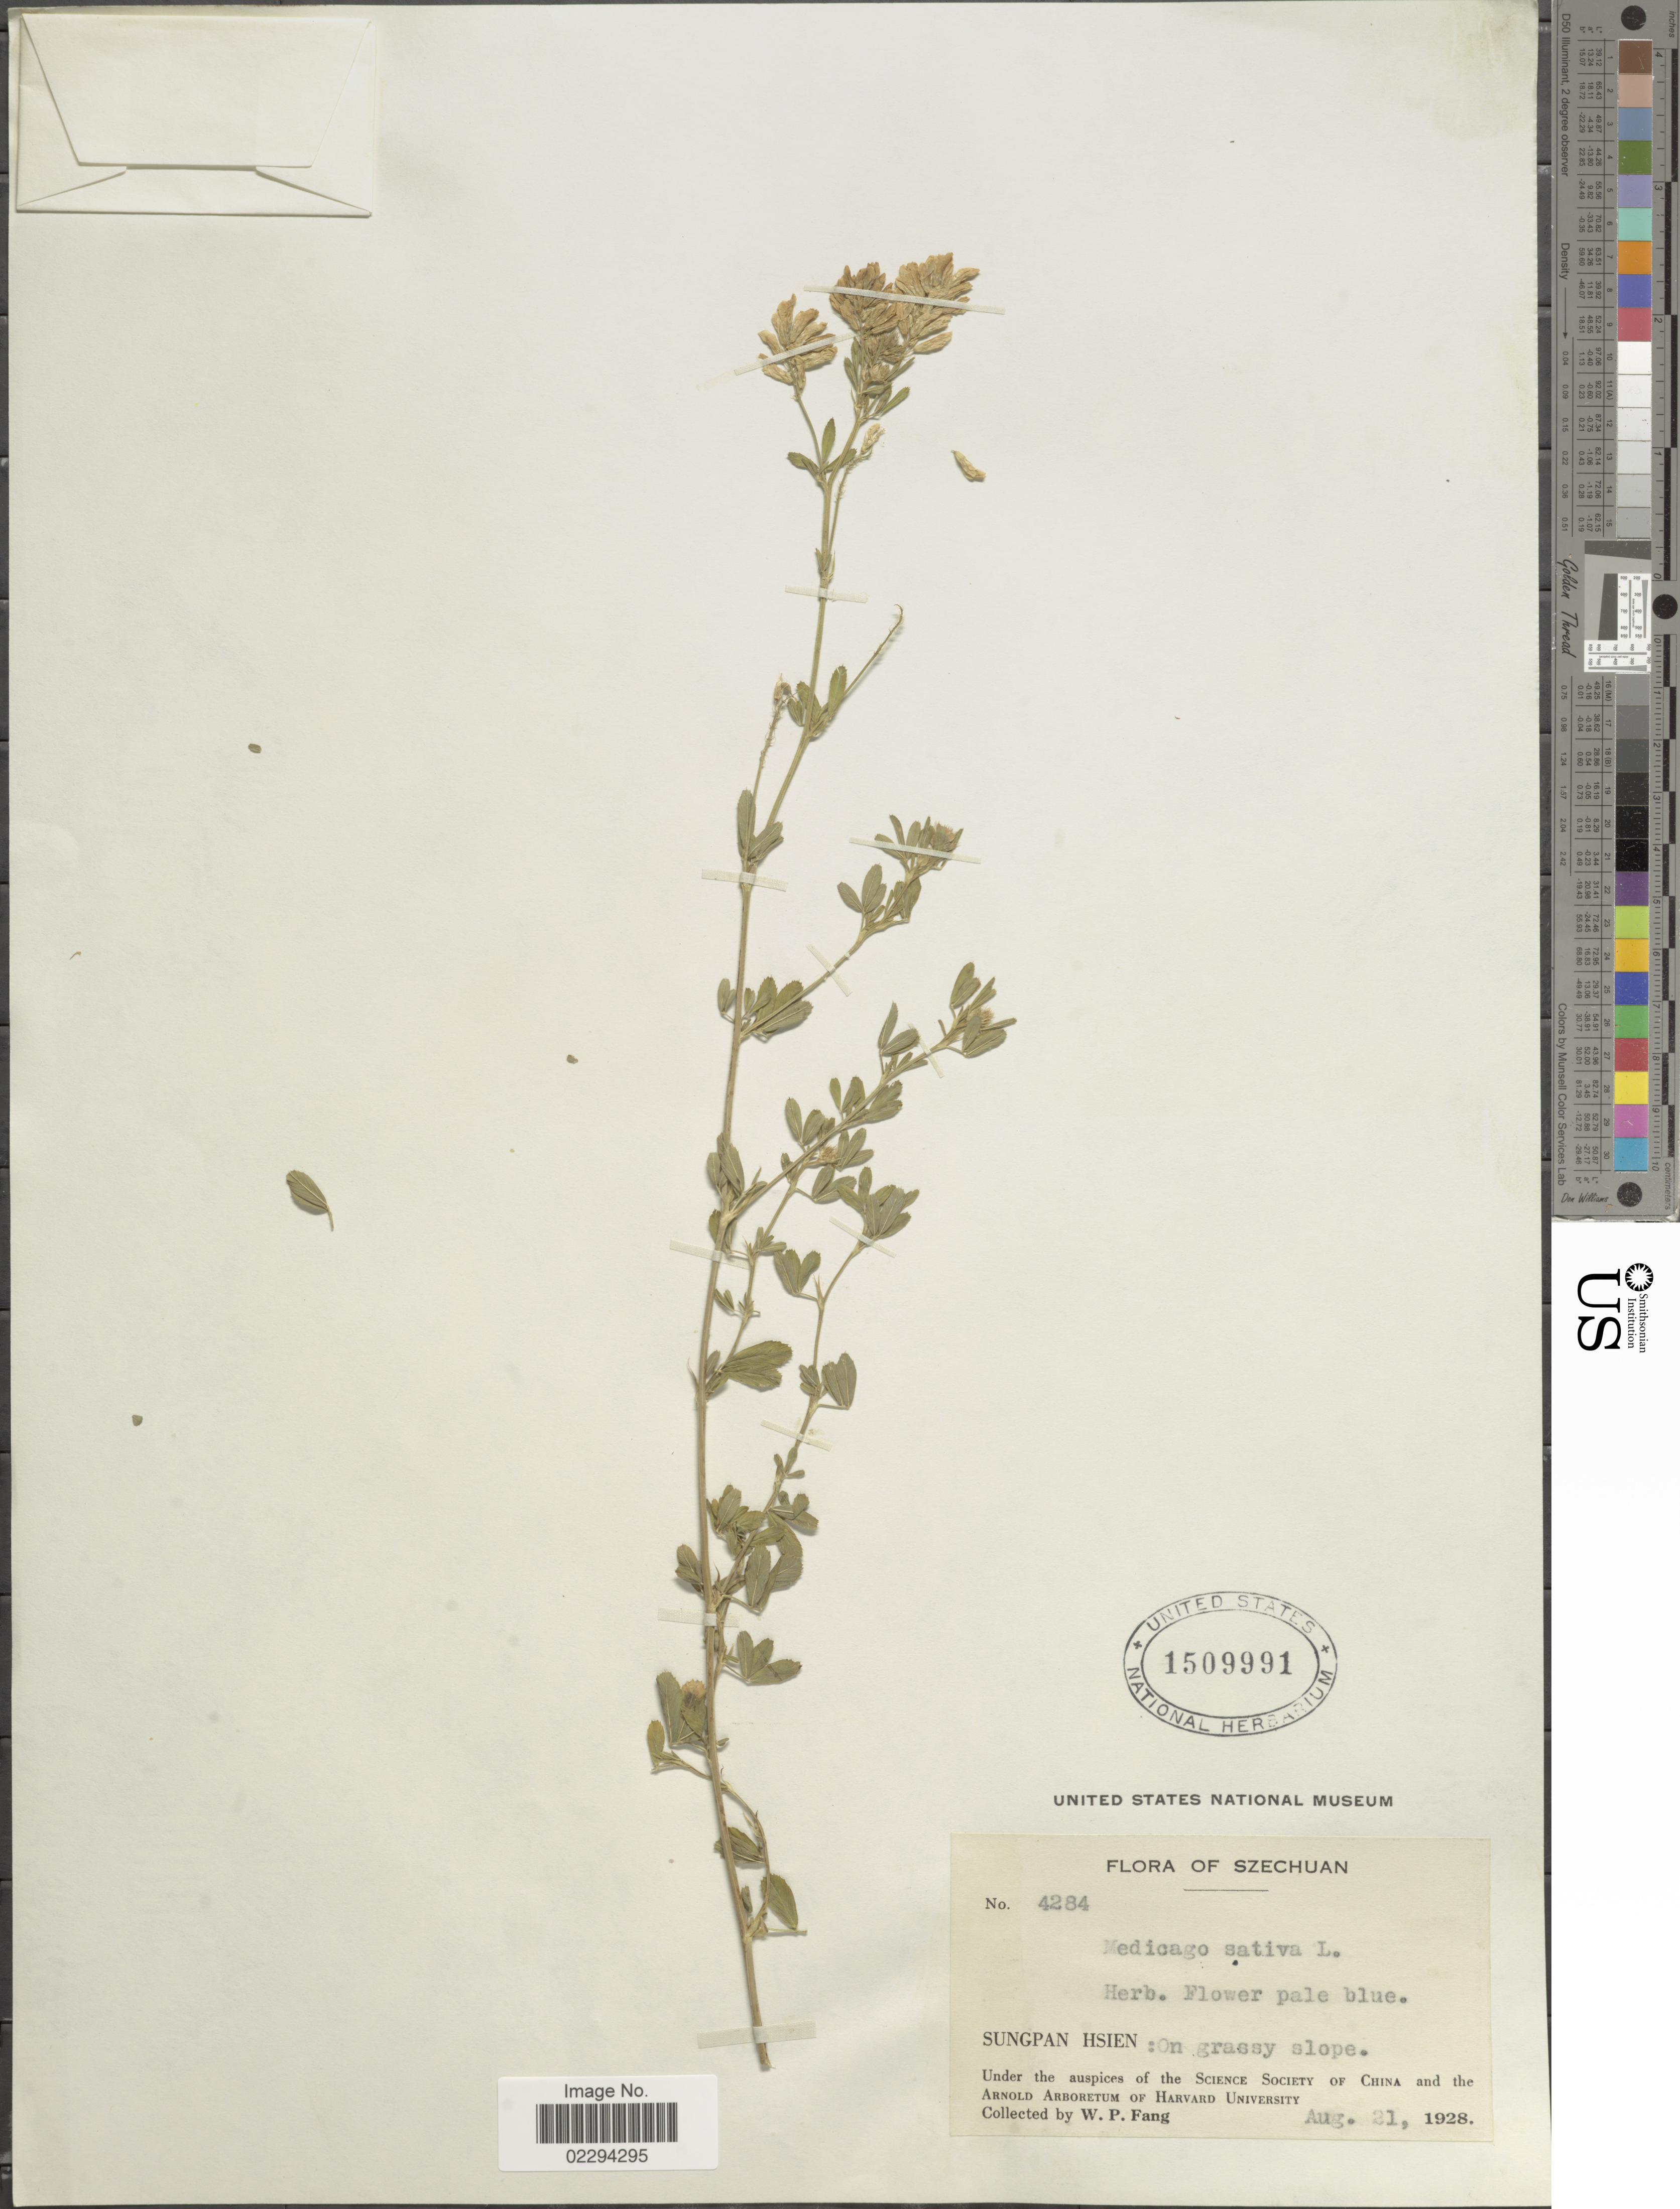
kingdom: Plantae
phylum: Tracheophyta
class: Magnoliopsida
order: Fabales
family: Fabaceae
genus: Medicago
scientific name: Medicago sativa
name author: L.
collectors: W. P. Fang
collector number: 4284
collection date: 1928-08-21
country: China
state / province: Sichuan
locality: Szechuan, Sungpan Hsien: on grassy slope.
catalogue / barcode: US 1509991